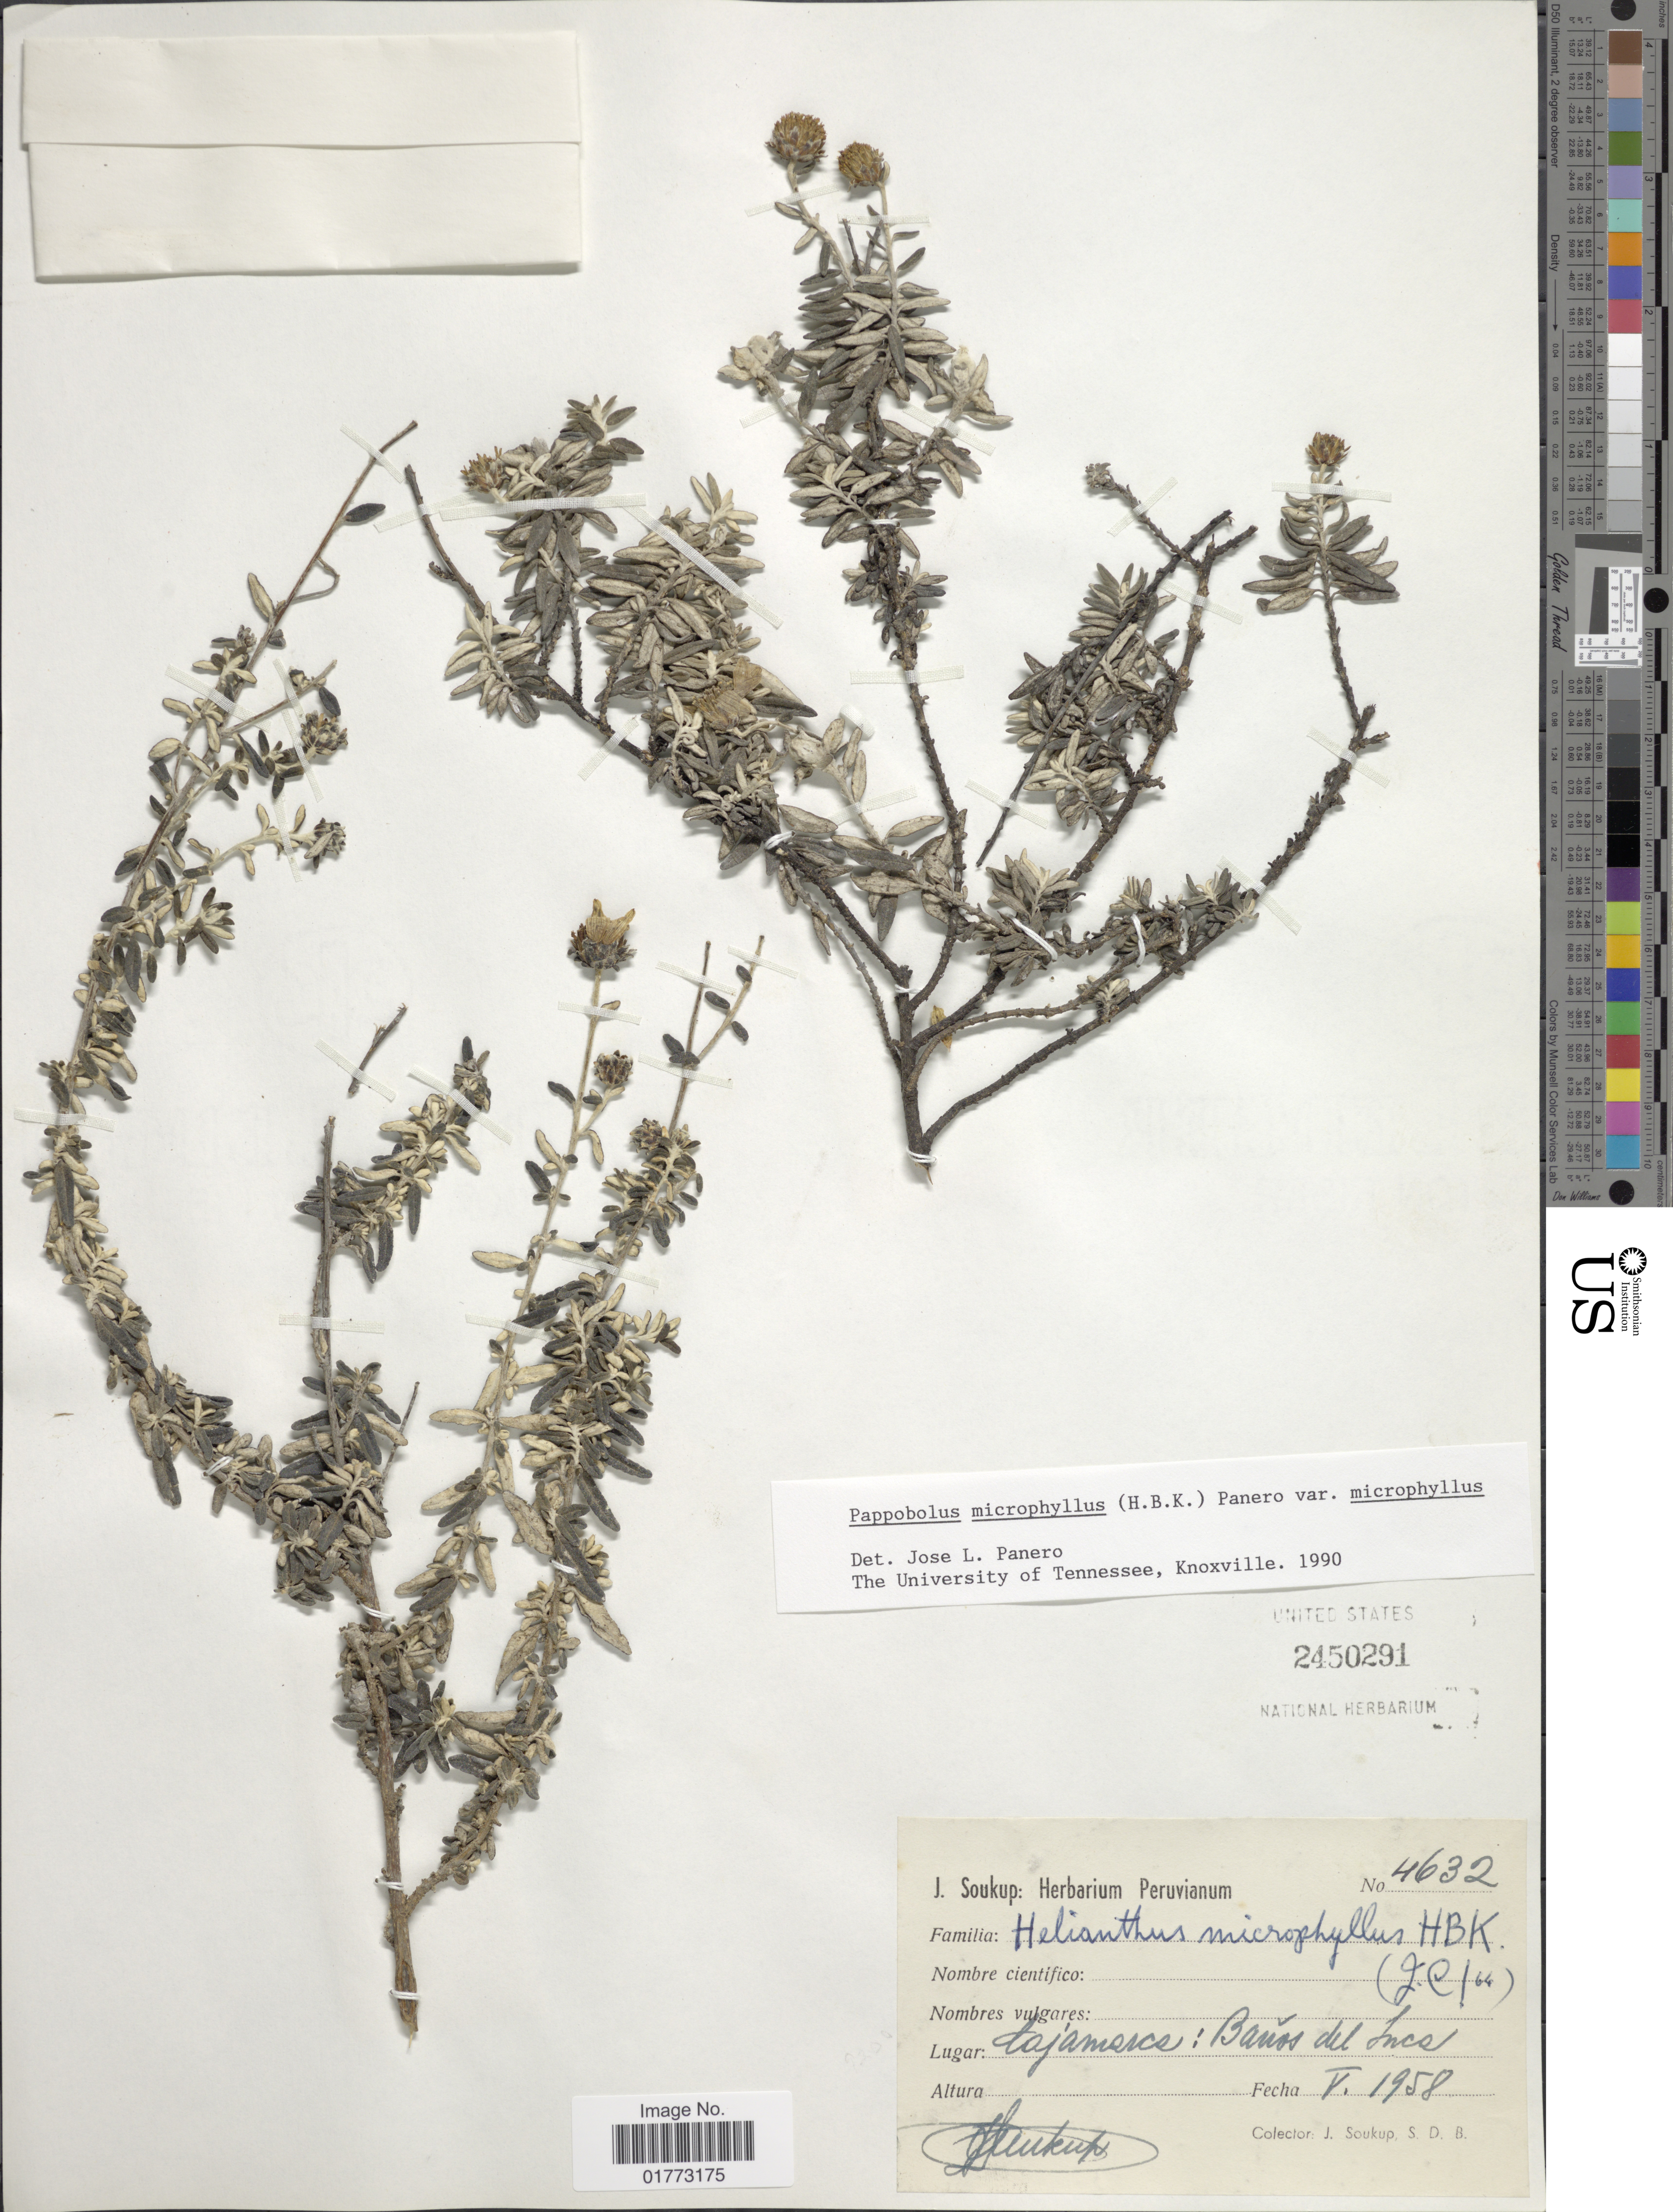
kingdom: Plantae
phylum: Tracheophyta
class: Magnoliopsida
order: Asterales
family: Asteraceae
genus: Pappobolus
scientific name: Pappobolus microphyllus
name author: (Kunth) Panero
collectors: J. Soukup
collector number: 4632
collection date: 1958-05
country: Peru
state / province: Cajamarca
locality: Banos del Inca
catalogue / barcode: US 2450291